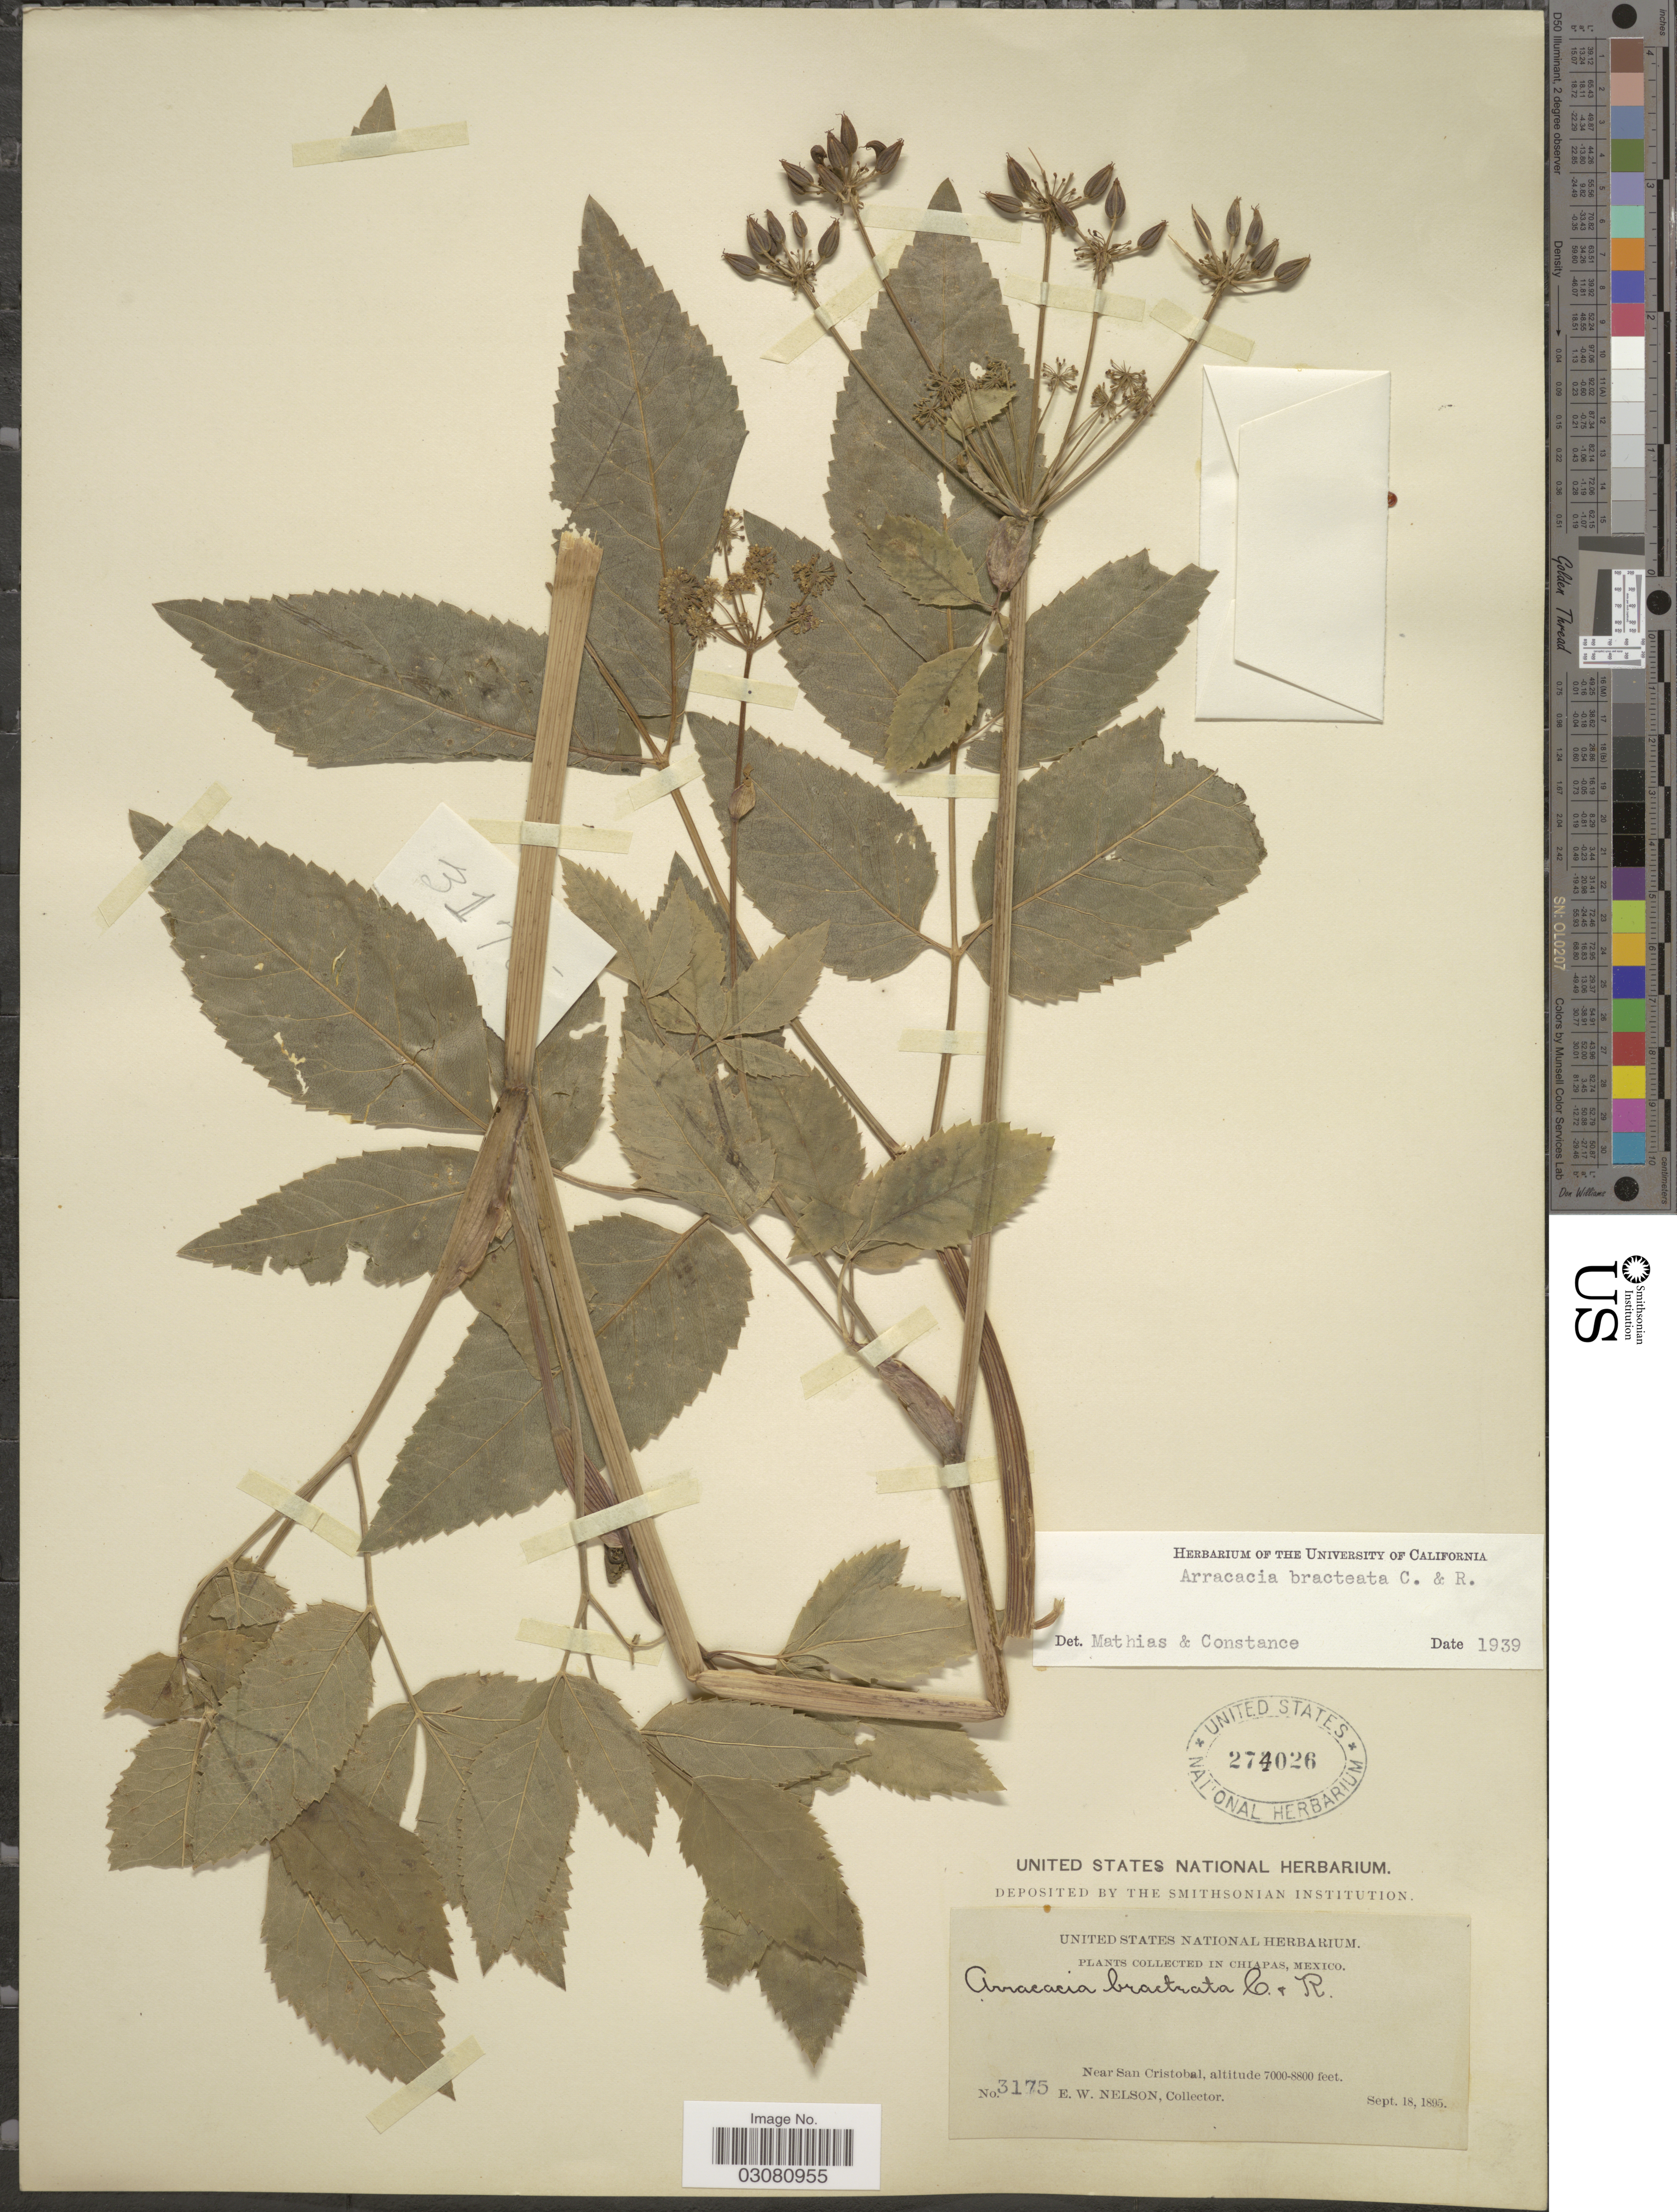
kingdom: Plantae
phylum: Tracheophyta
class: Magnoliopsida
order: Apiales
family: Apiaceae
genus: Arracacia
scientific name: Arracacia bracteata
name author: J.M. Coult. & Rose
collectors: E. W. Nelson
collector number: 3175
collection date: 1895-09-18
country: Mexico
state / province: Chiapas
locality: In Chiapas. Near San Cristobal.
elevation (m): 2134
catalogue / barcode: US 274026